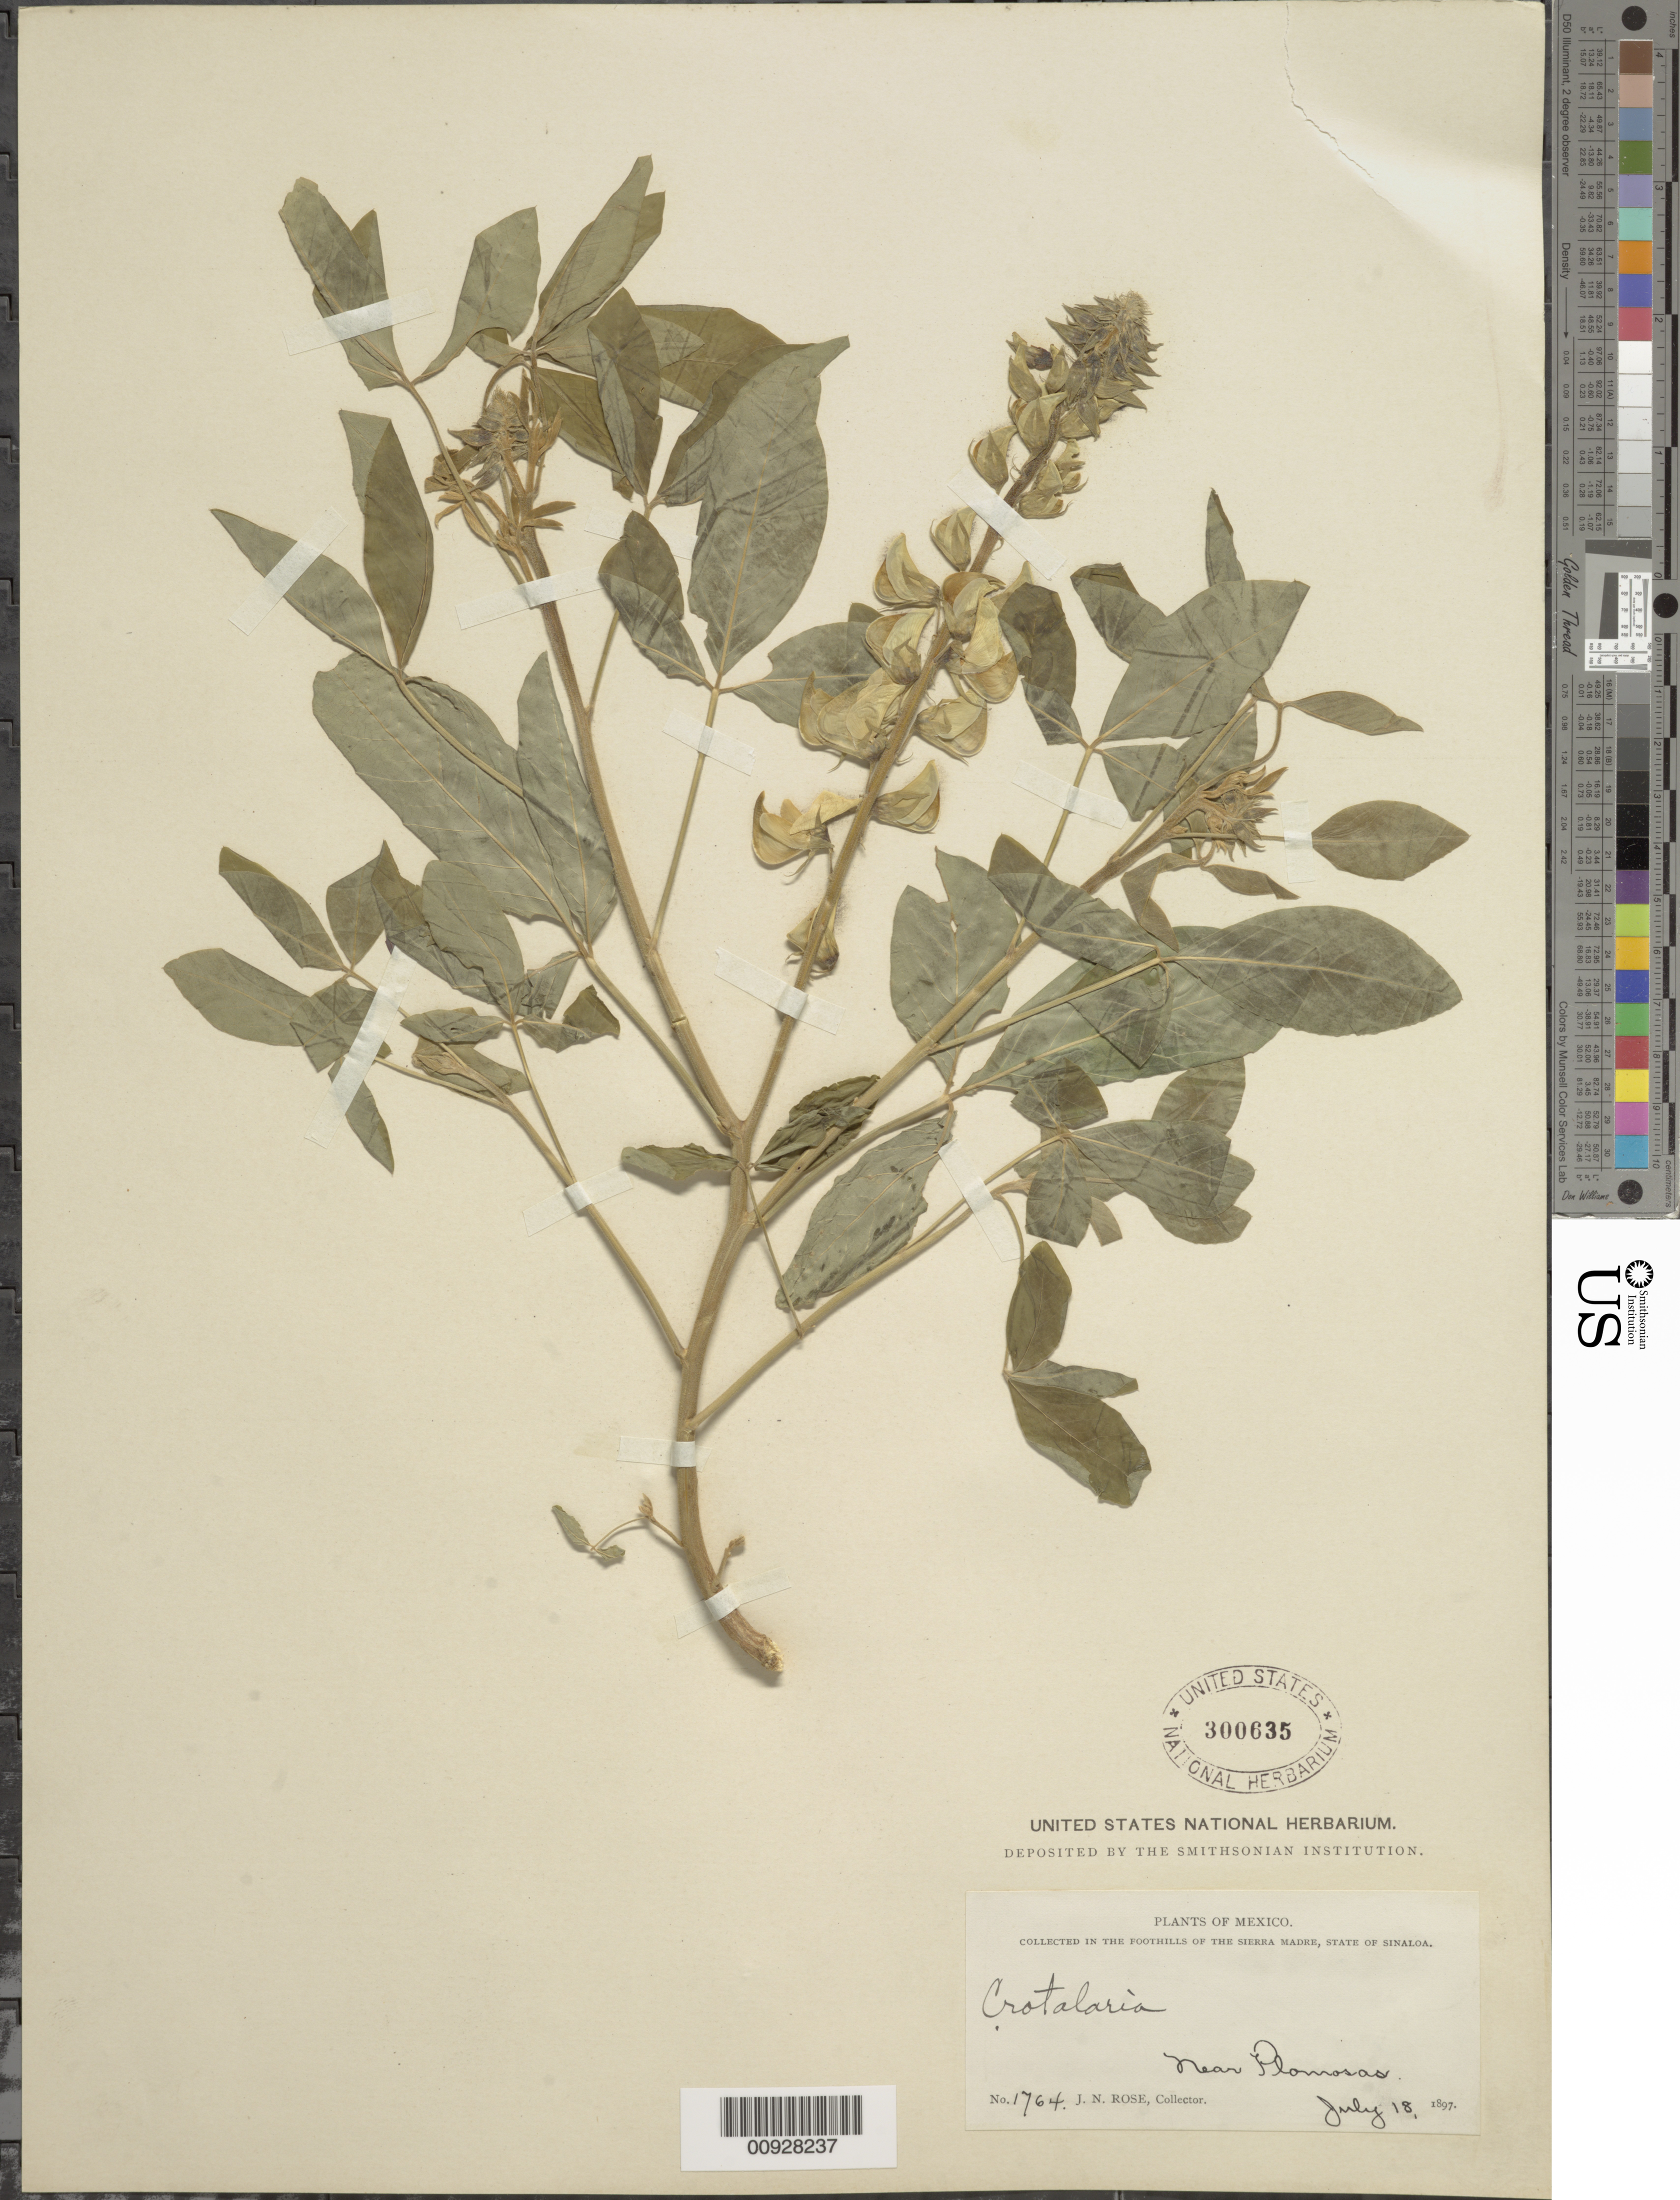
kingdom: Plantae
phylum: Tracheophyta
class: Magnoliopsida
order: Fabales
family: Fabaceae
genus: Crotalaria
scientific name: Crotalaria sp.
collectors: J. N. Rose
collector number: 1764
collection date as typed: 18 Jul 1897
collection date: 1897-07-18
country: Mexico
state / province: Sinaloa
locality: Near Plomosas in the foothills of the Sierra Madre, State of Sinaloa.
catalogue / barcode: US 300635